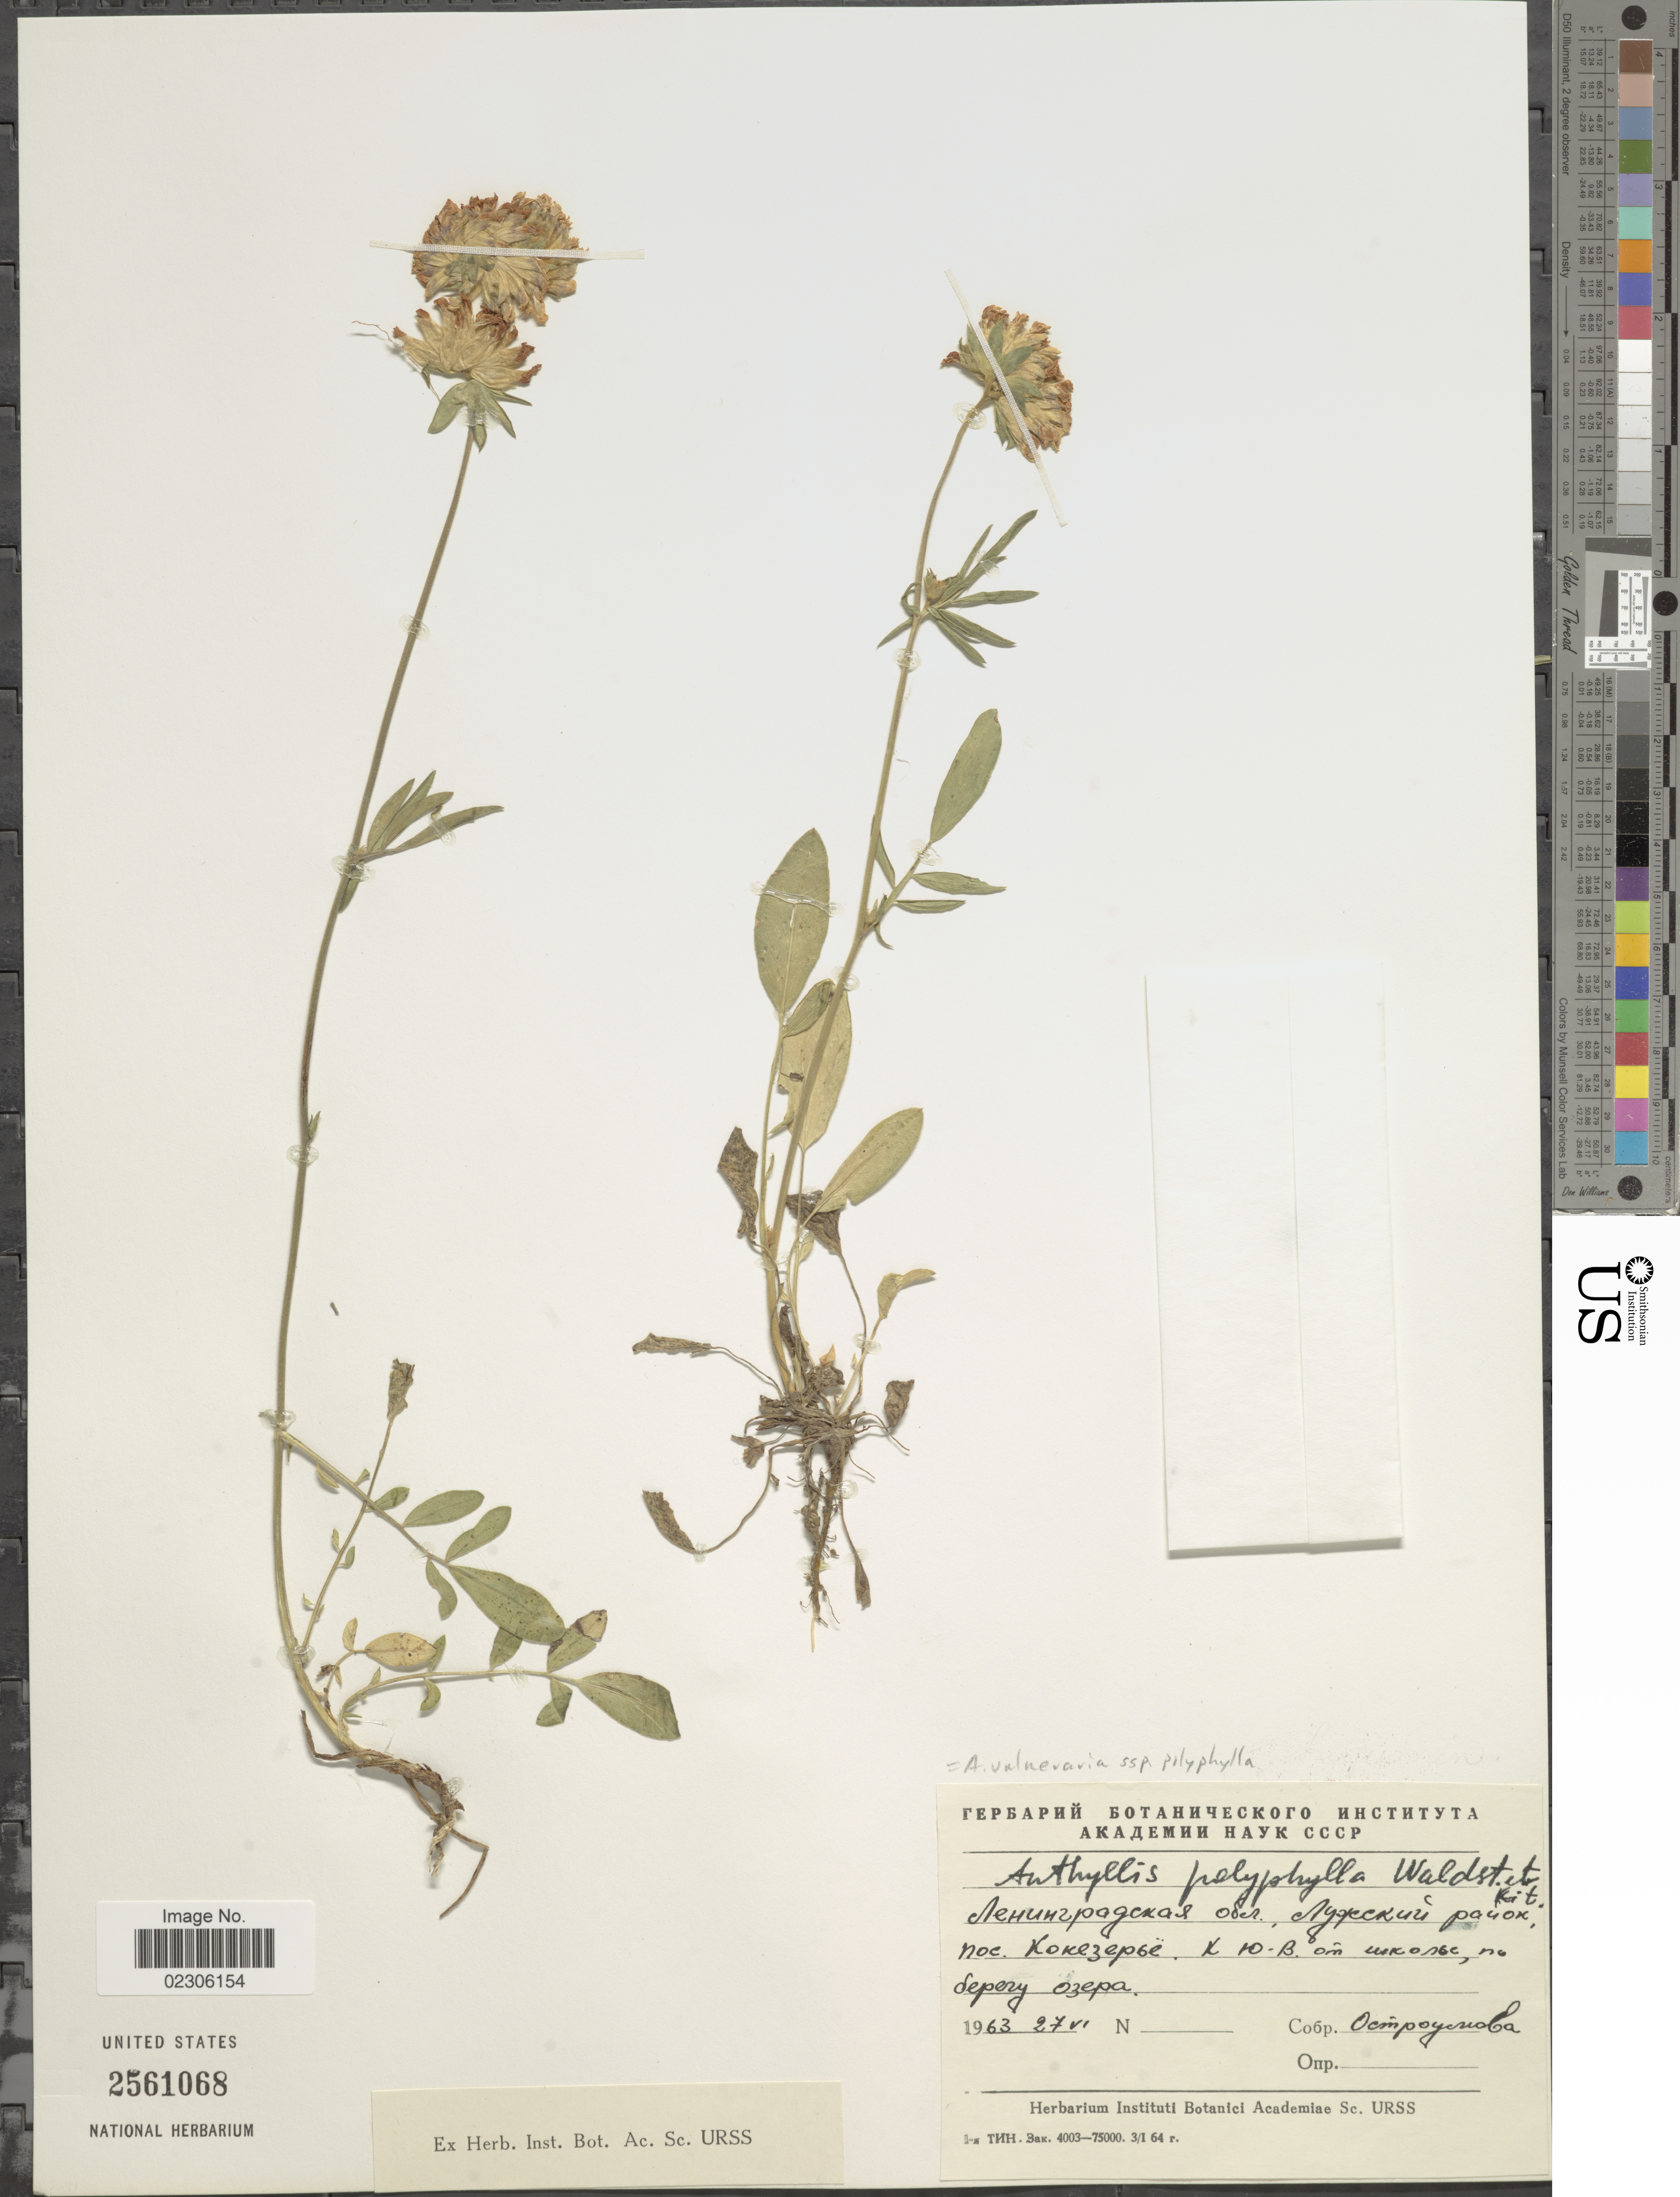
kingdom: Plantae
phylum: Tracheophyta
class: Magnoliopsida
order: Fabales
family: Fabaceae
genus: Anthyllis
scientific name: Anthyllis vulneraria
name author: L.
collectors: Ostroumova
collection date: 1963-06-27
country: Russian Federation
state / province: Leningrad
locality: Luga rayon, Konezerye village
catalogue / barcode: US 2561068